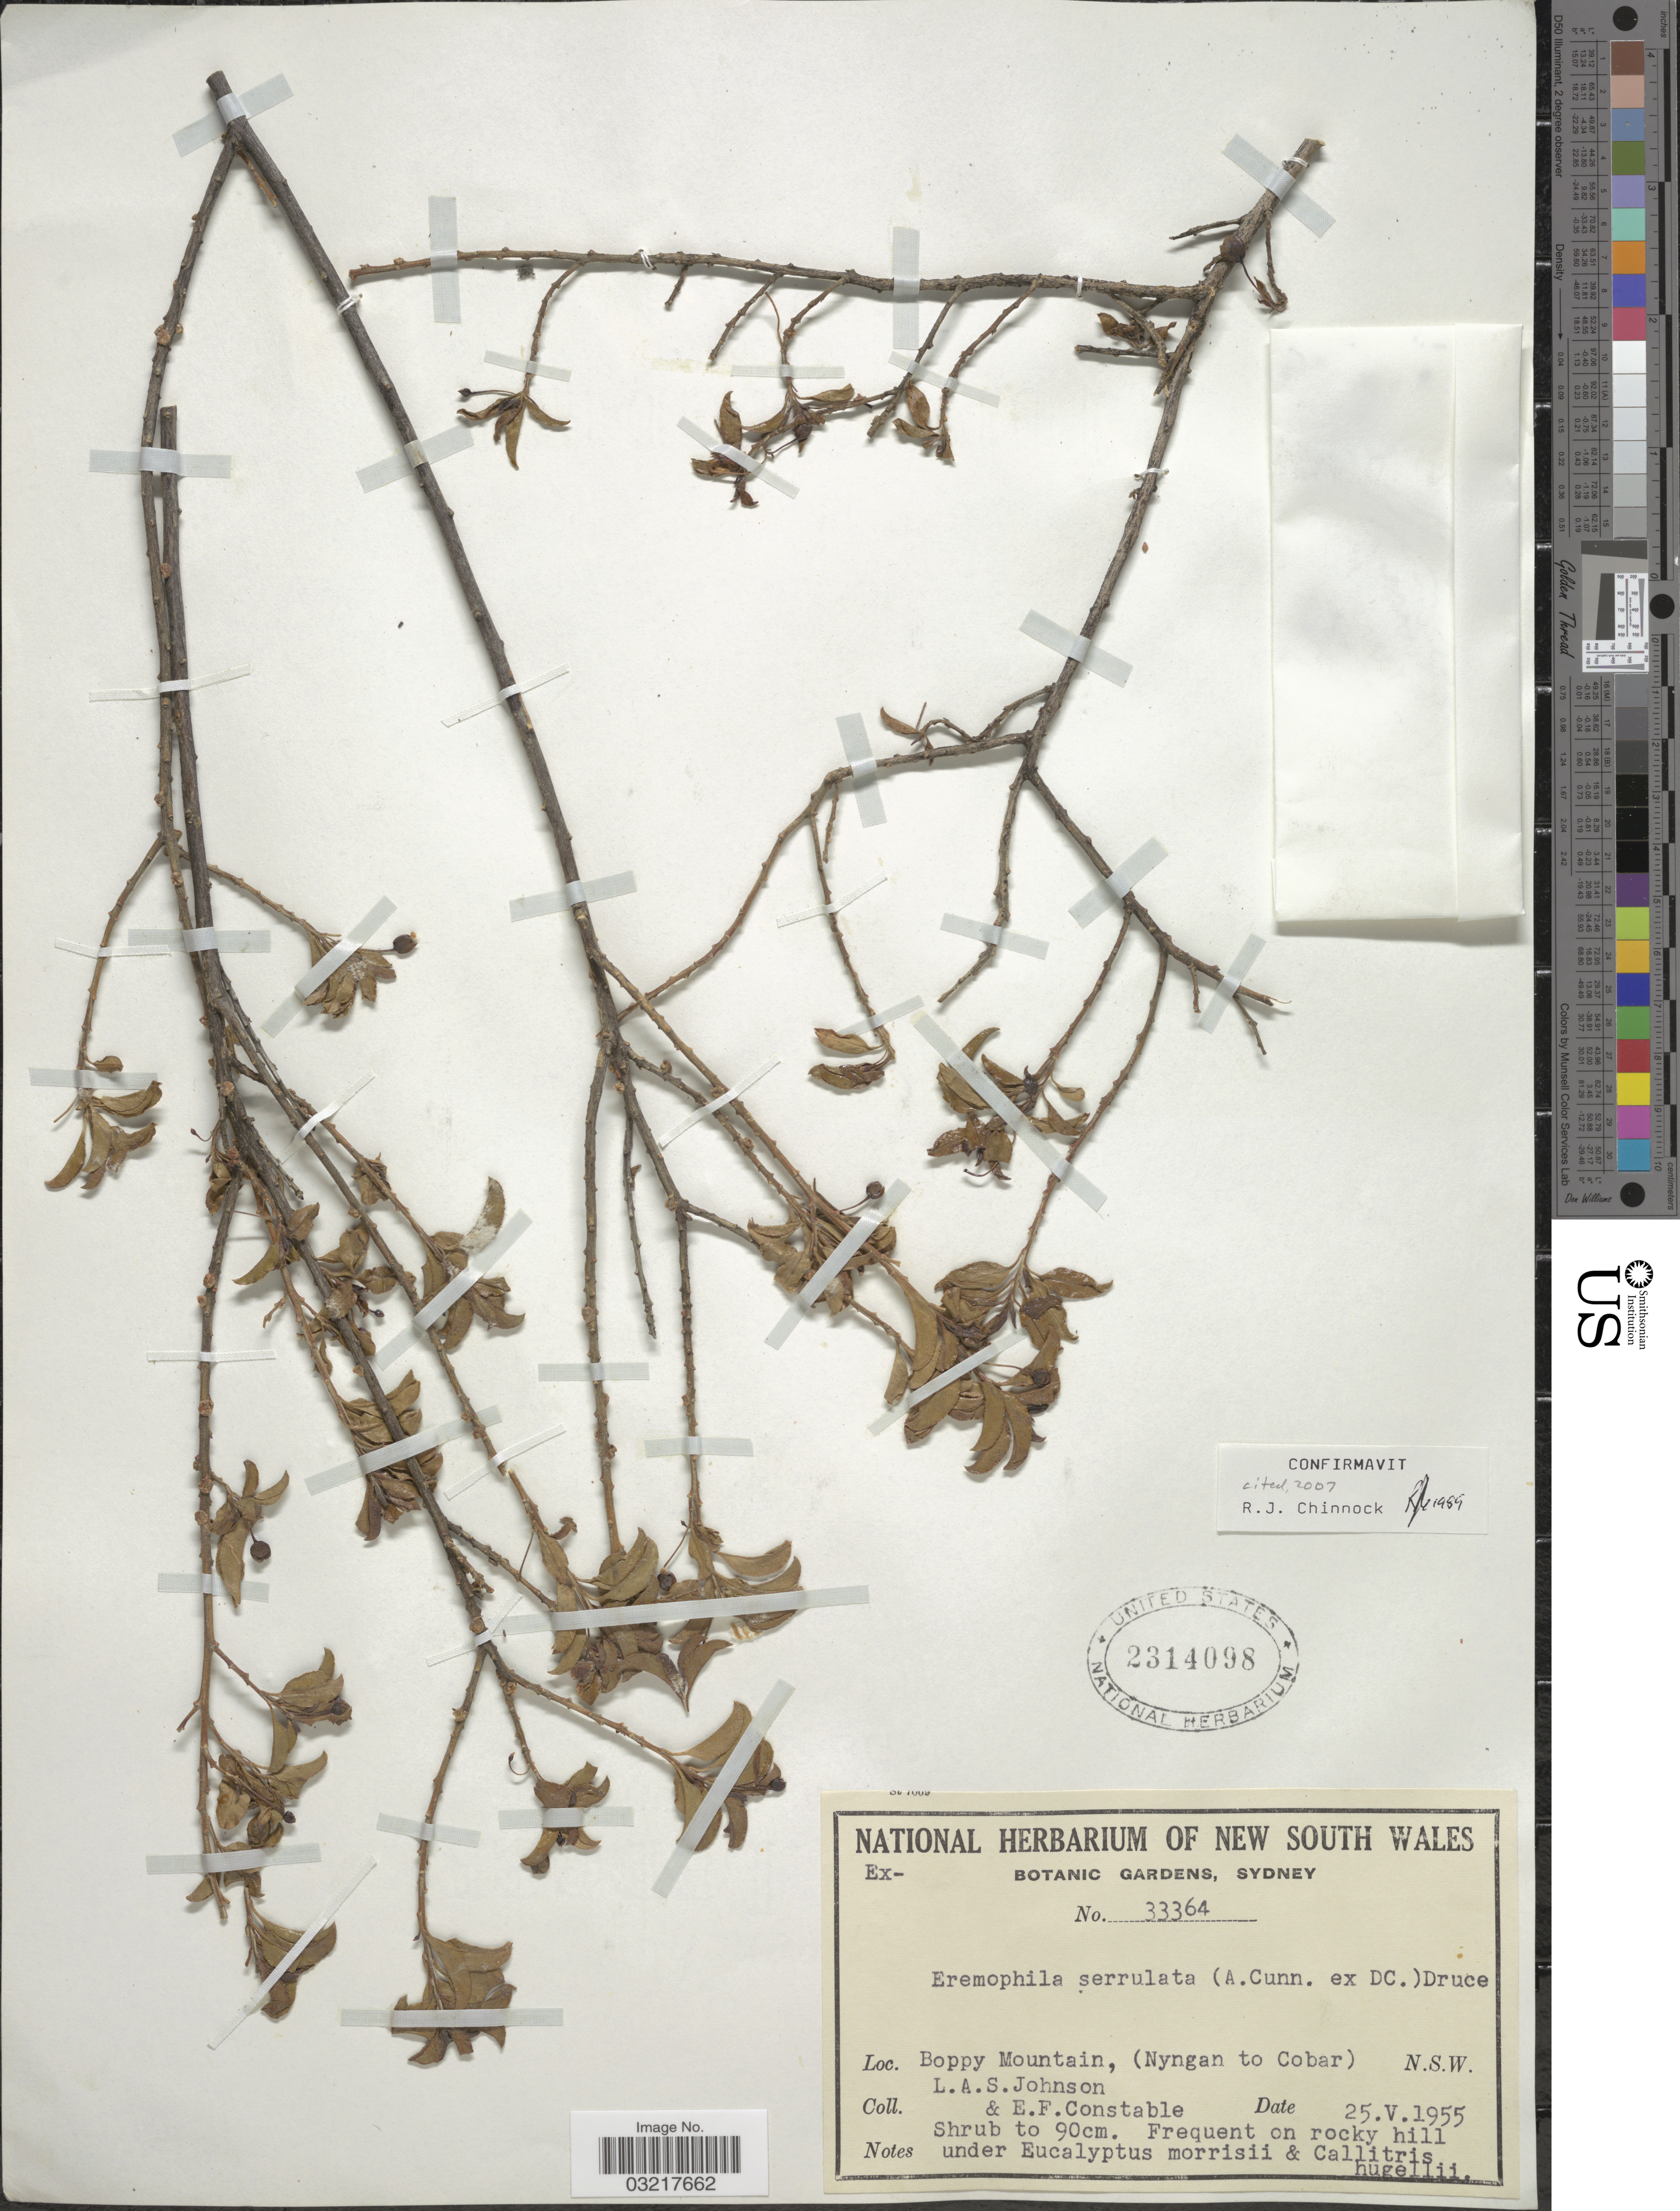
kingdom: Plantae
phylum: Tracheophyta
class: Magnoliopsida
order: Lamiales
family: Scrophulariaceae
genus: Eremophila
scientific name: Eremophila serrulata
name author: (A. Cunn. ex A. DC.) Druce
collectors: L. A. S. Johnson & E. F. Constable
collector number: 33364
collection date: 1955-05-25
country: Australia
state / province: New South Wales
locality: Boppy Mountain, (Nyngan to Cobar) N.S.W.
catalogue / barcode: US 2314098